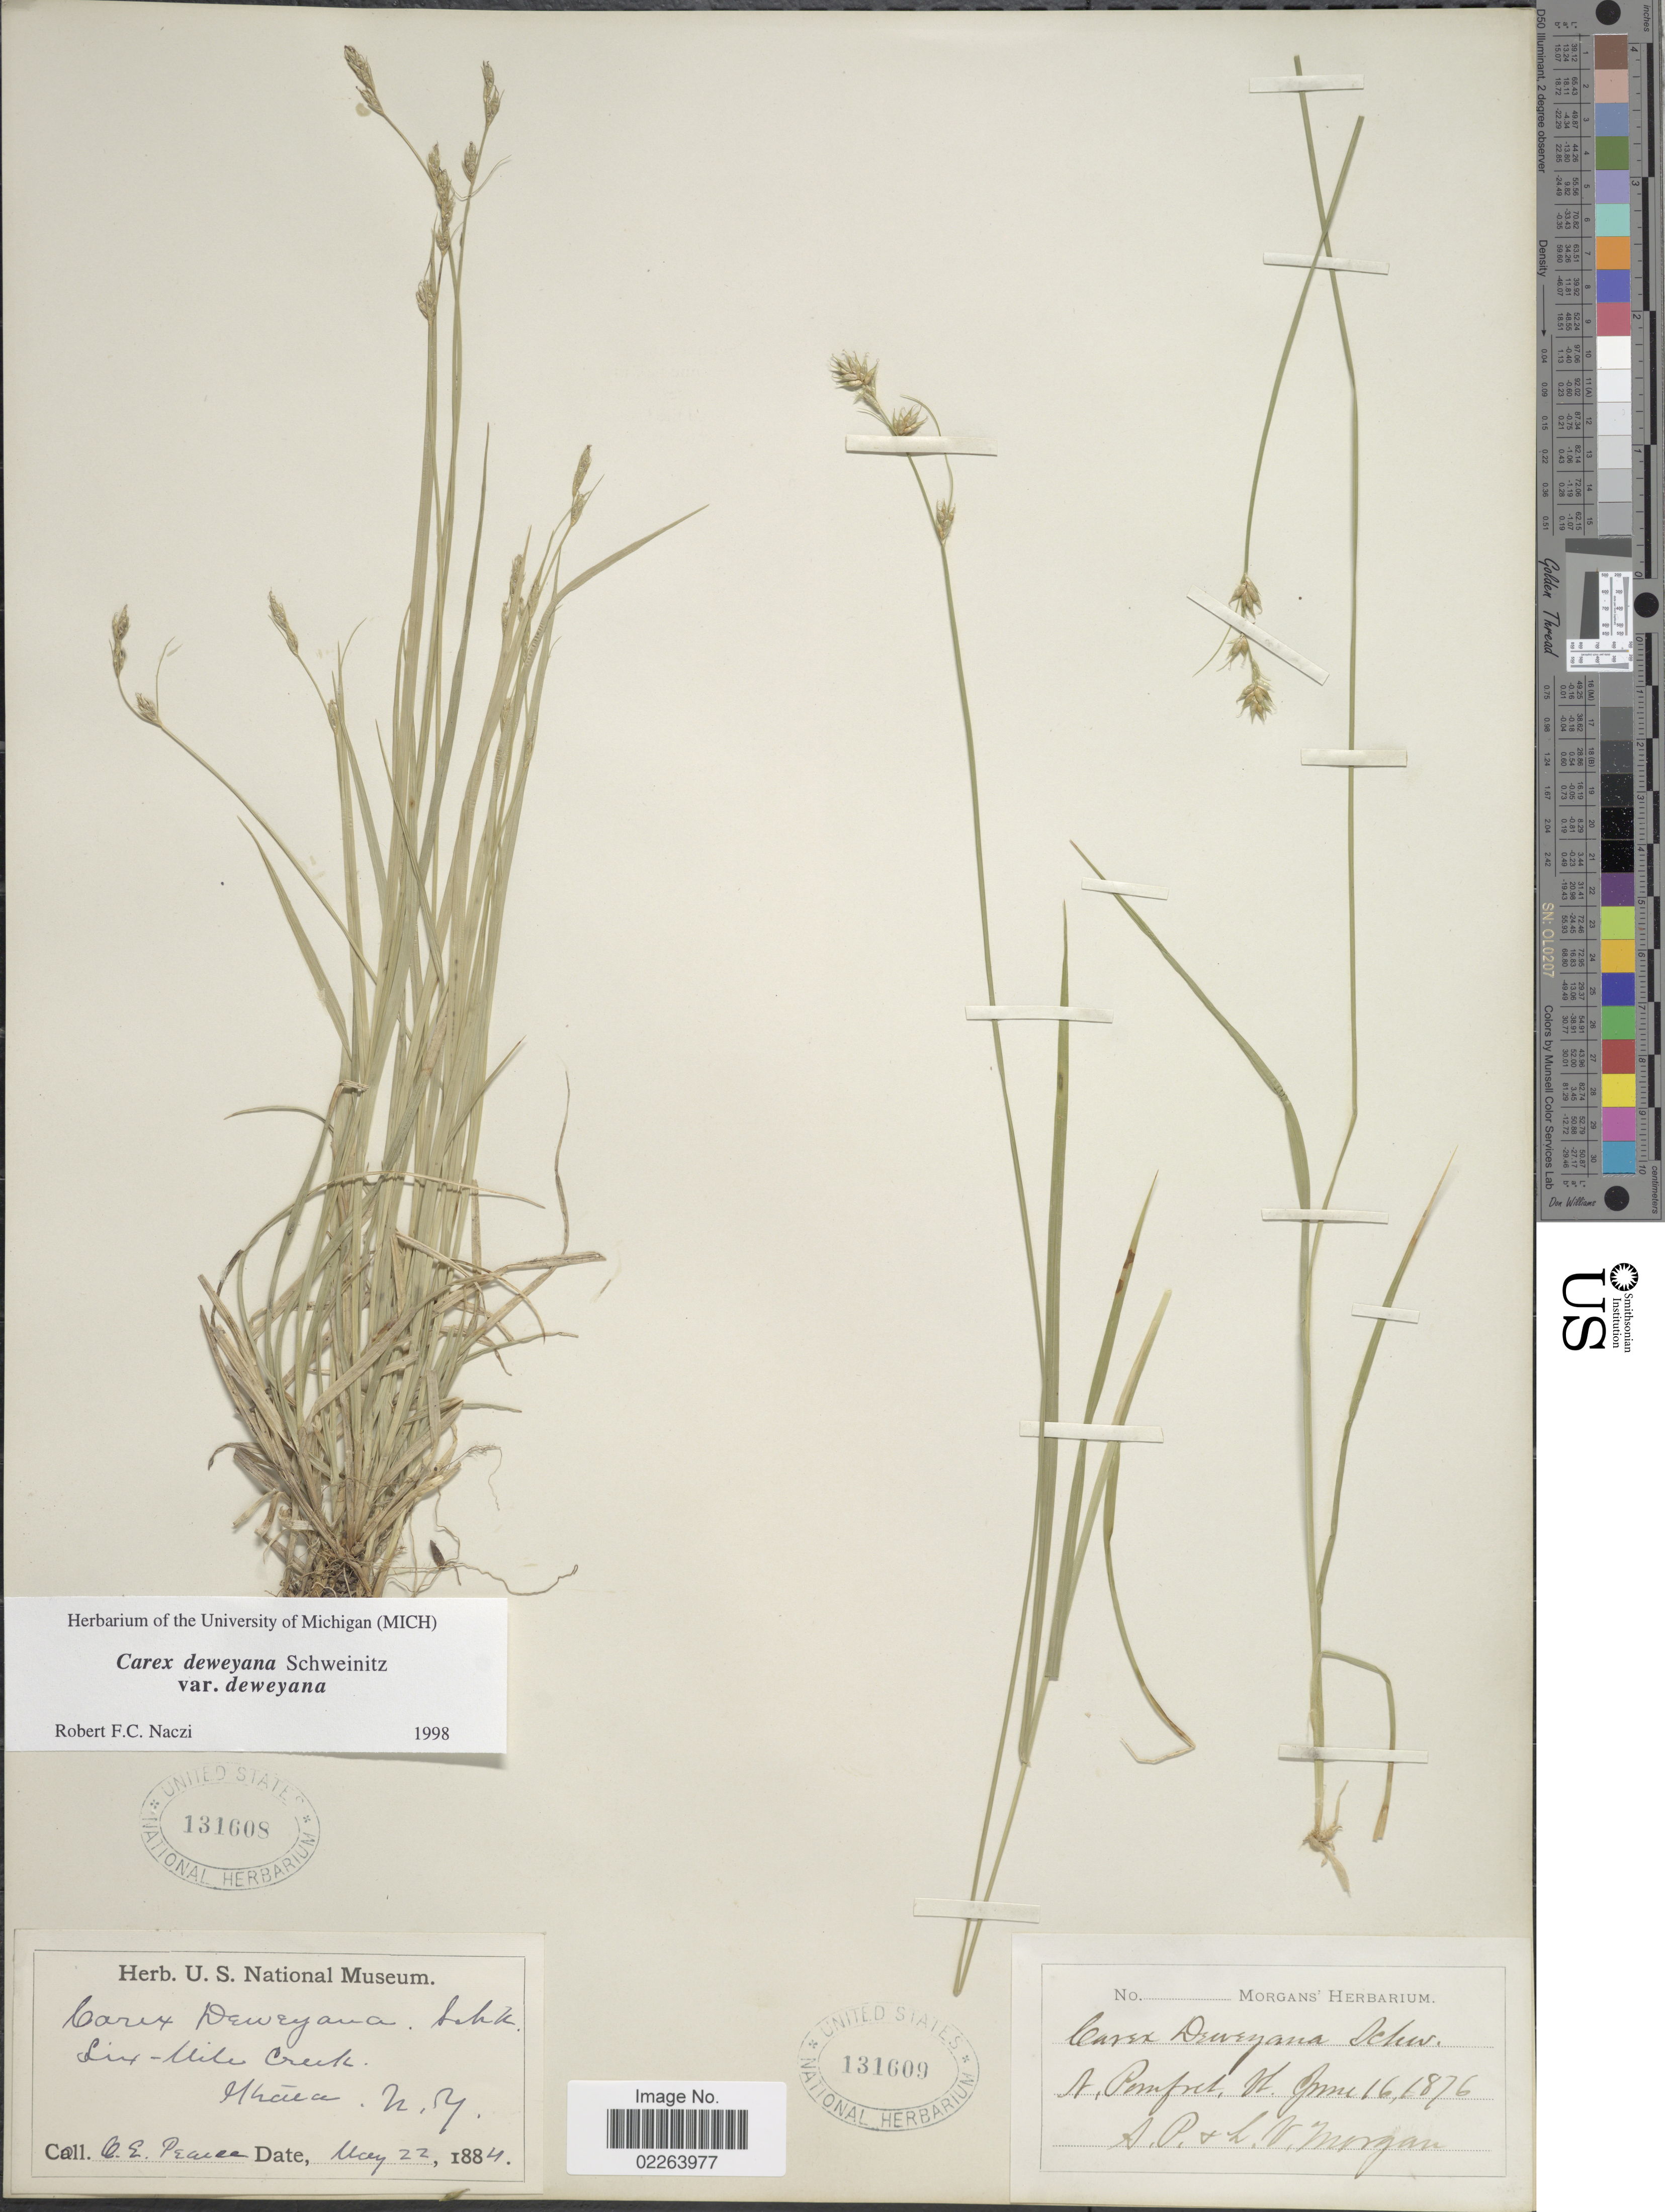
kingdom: Plantae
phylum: Tracheophyta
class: Liliopsida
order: Poales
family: Cyperaceae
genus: Carex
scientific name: Carex deweyana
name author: Schwein.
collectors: O. E. Pearce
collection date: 1884-05-22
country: United States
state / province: New York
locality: Six Mile Creek, Ithaca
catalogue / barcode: US 131608